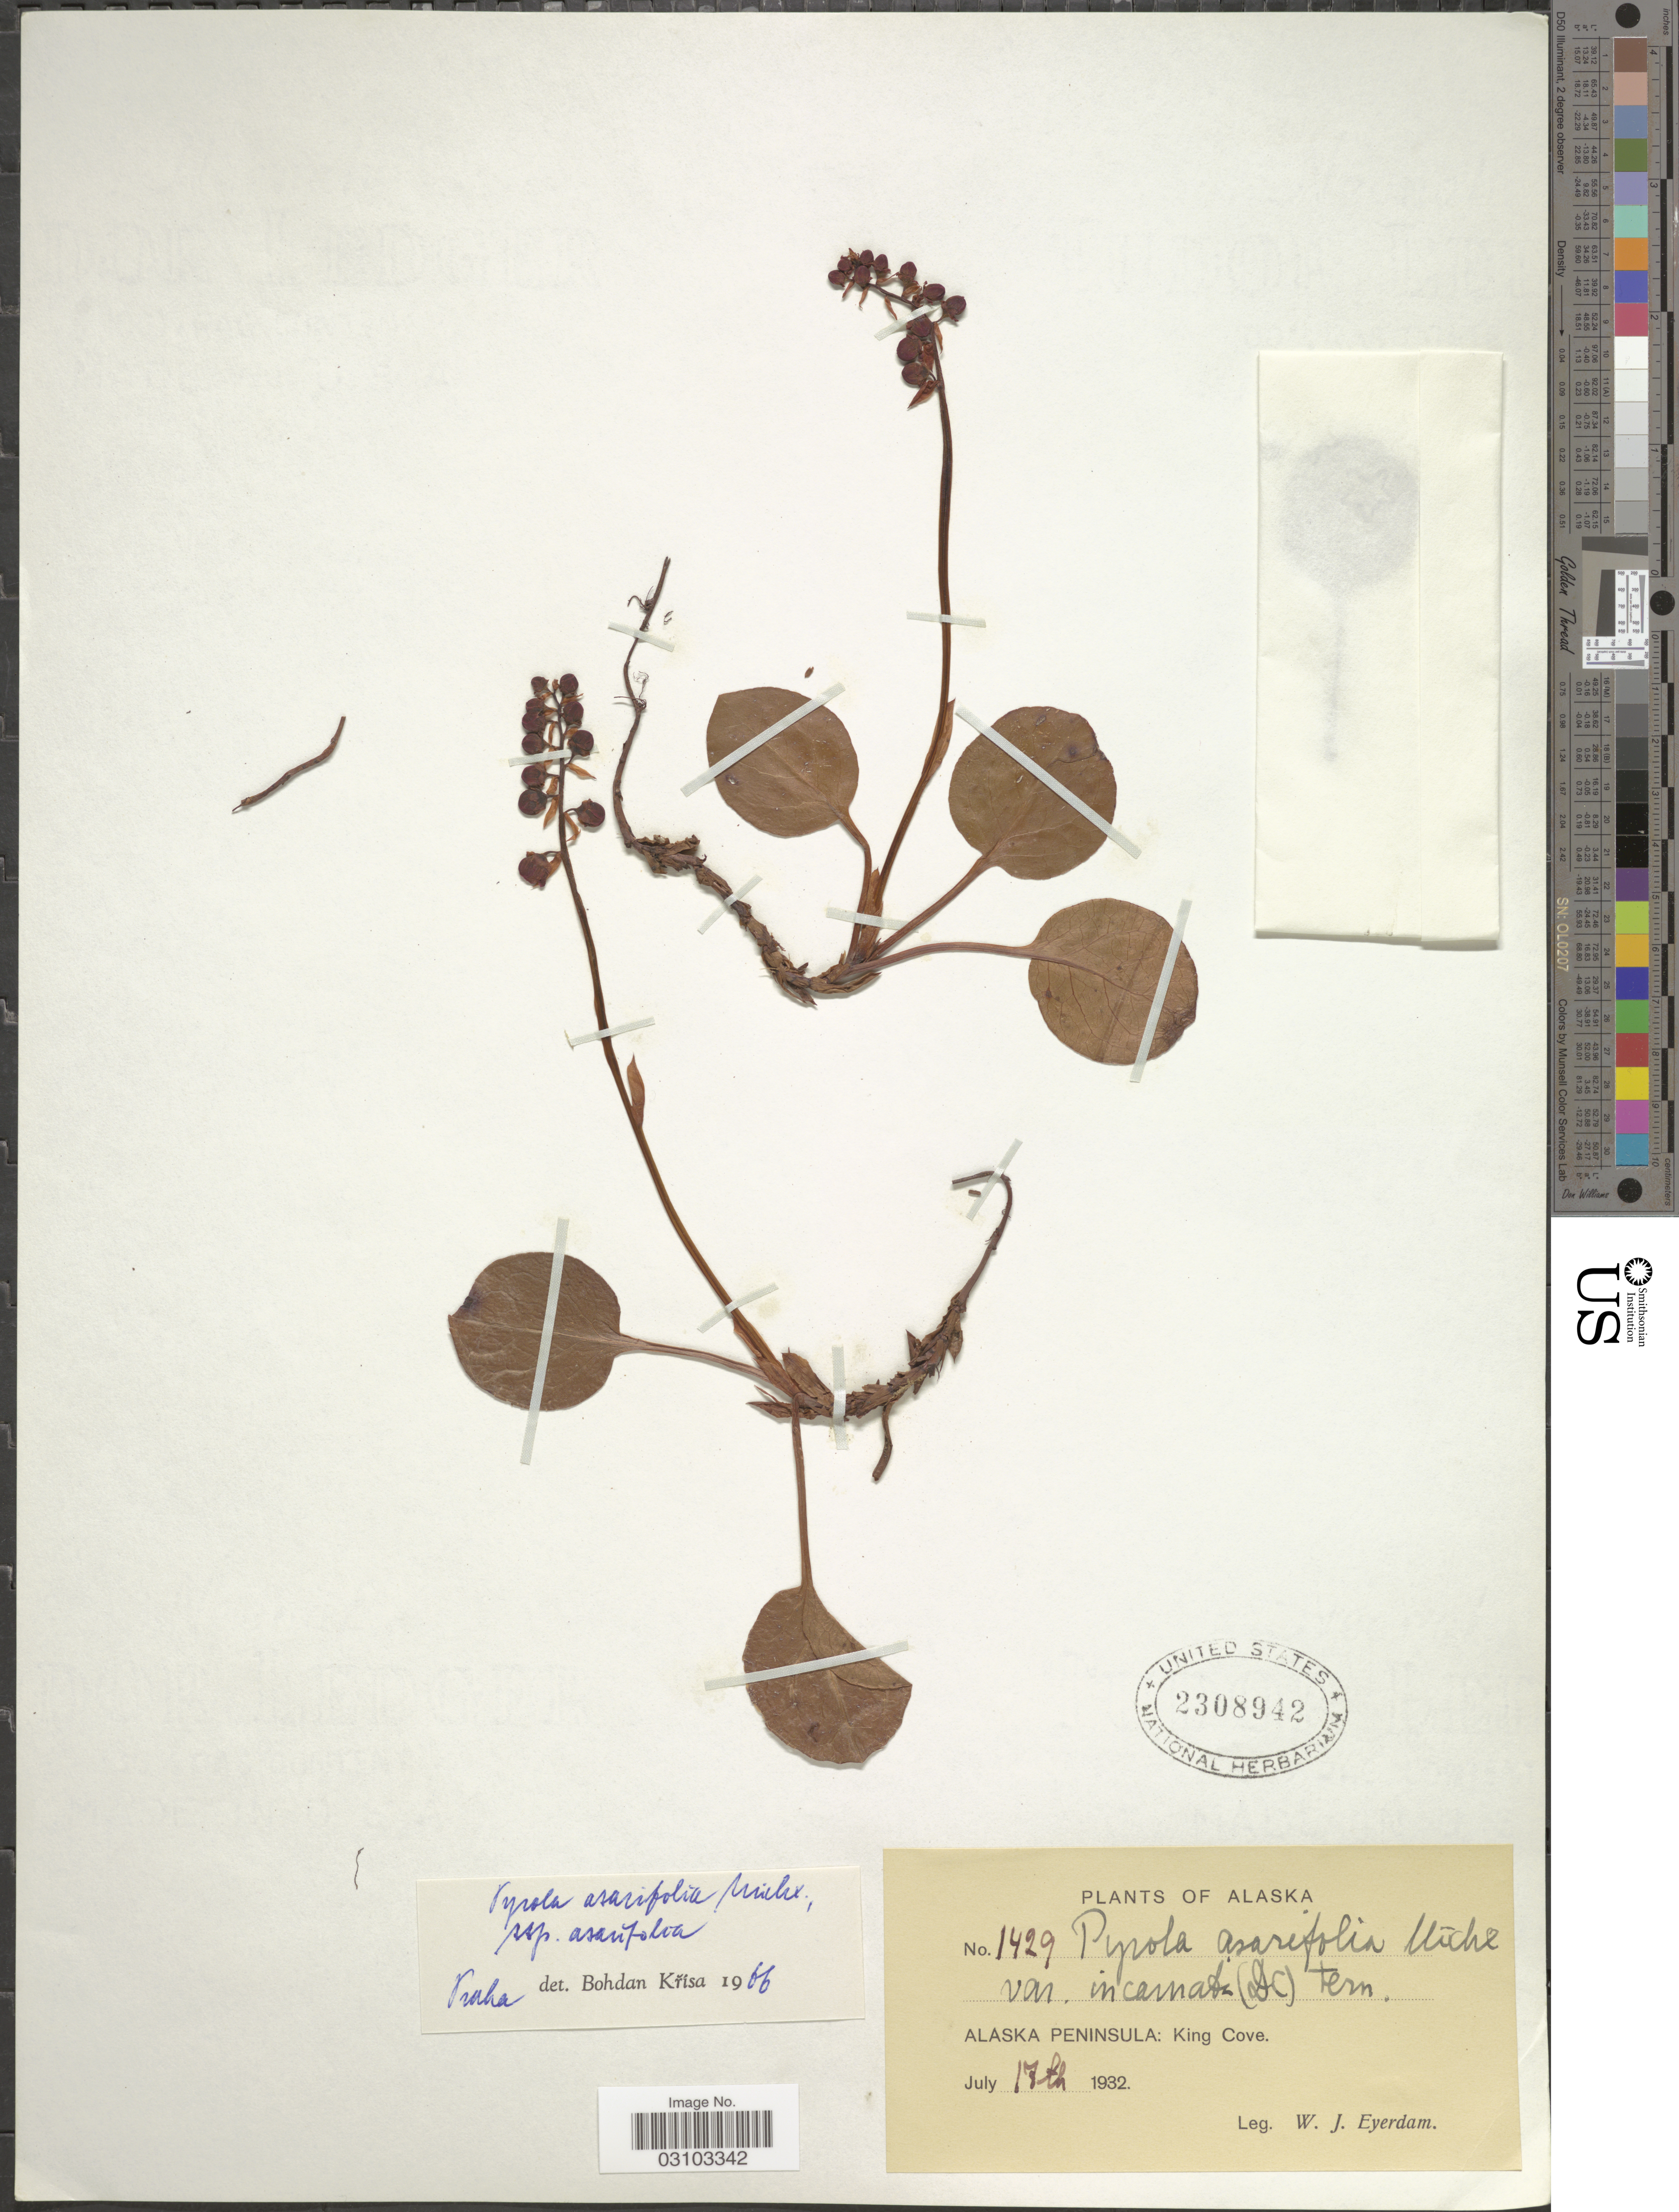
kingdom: Plantae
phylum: Tracheophyta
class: Magnoliopsida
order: Ericales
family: Ericaceae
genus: Pyrola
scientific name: Pyrola asarifolia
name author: Michx.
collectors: W. J. Eyerdam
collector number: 1429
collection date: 1932-07-17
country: United States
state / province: Alaska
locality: Alaska Peninsula: King Cove.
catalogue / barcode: US 2308942